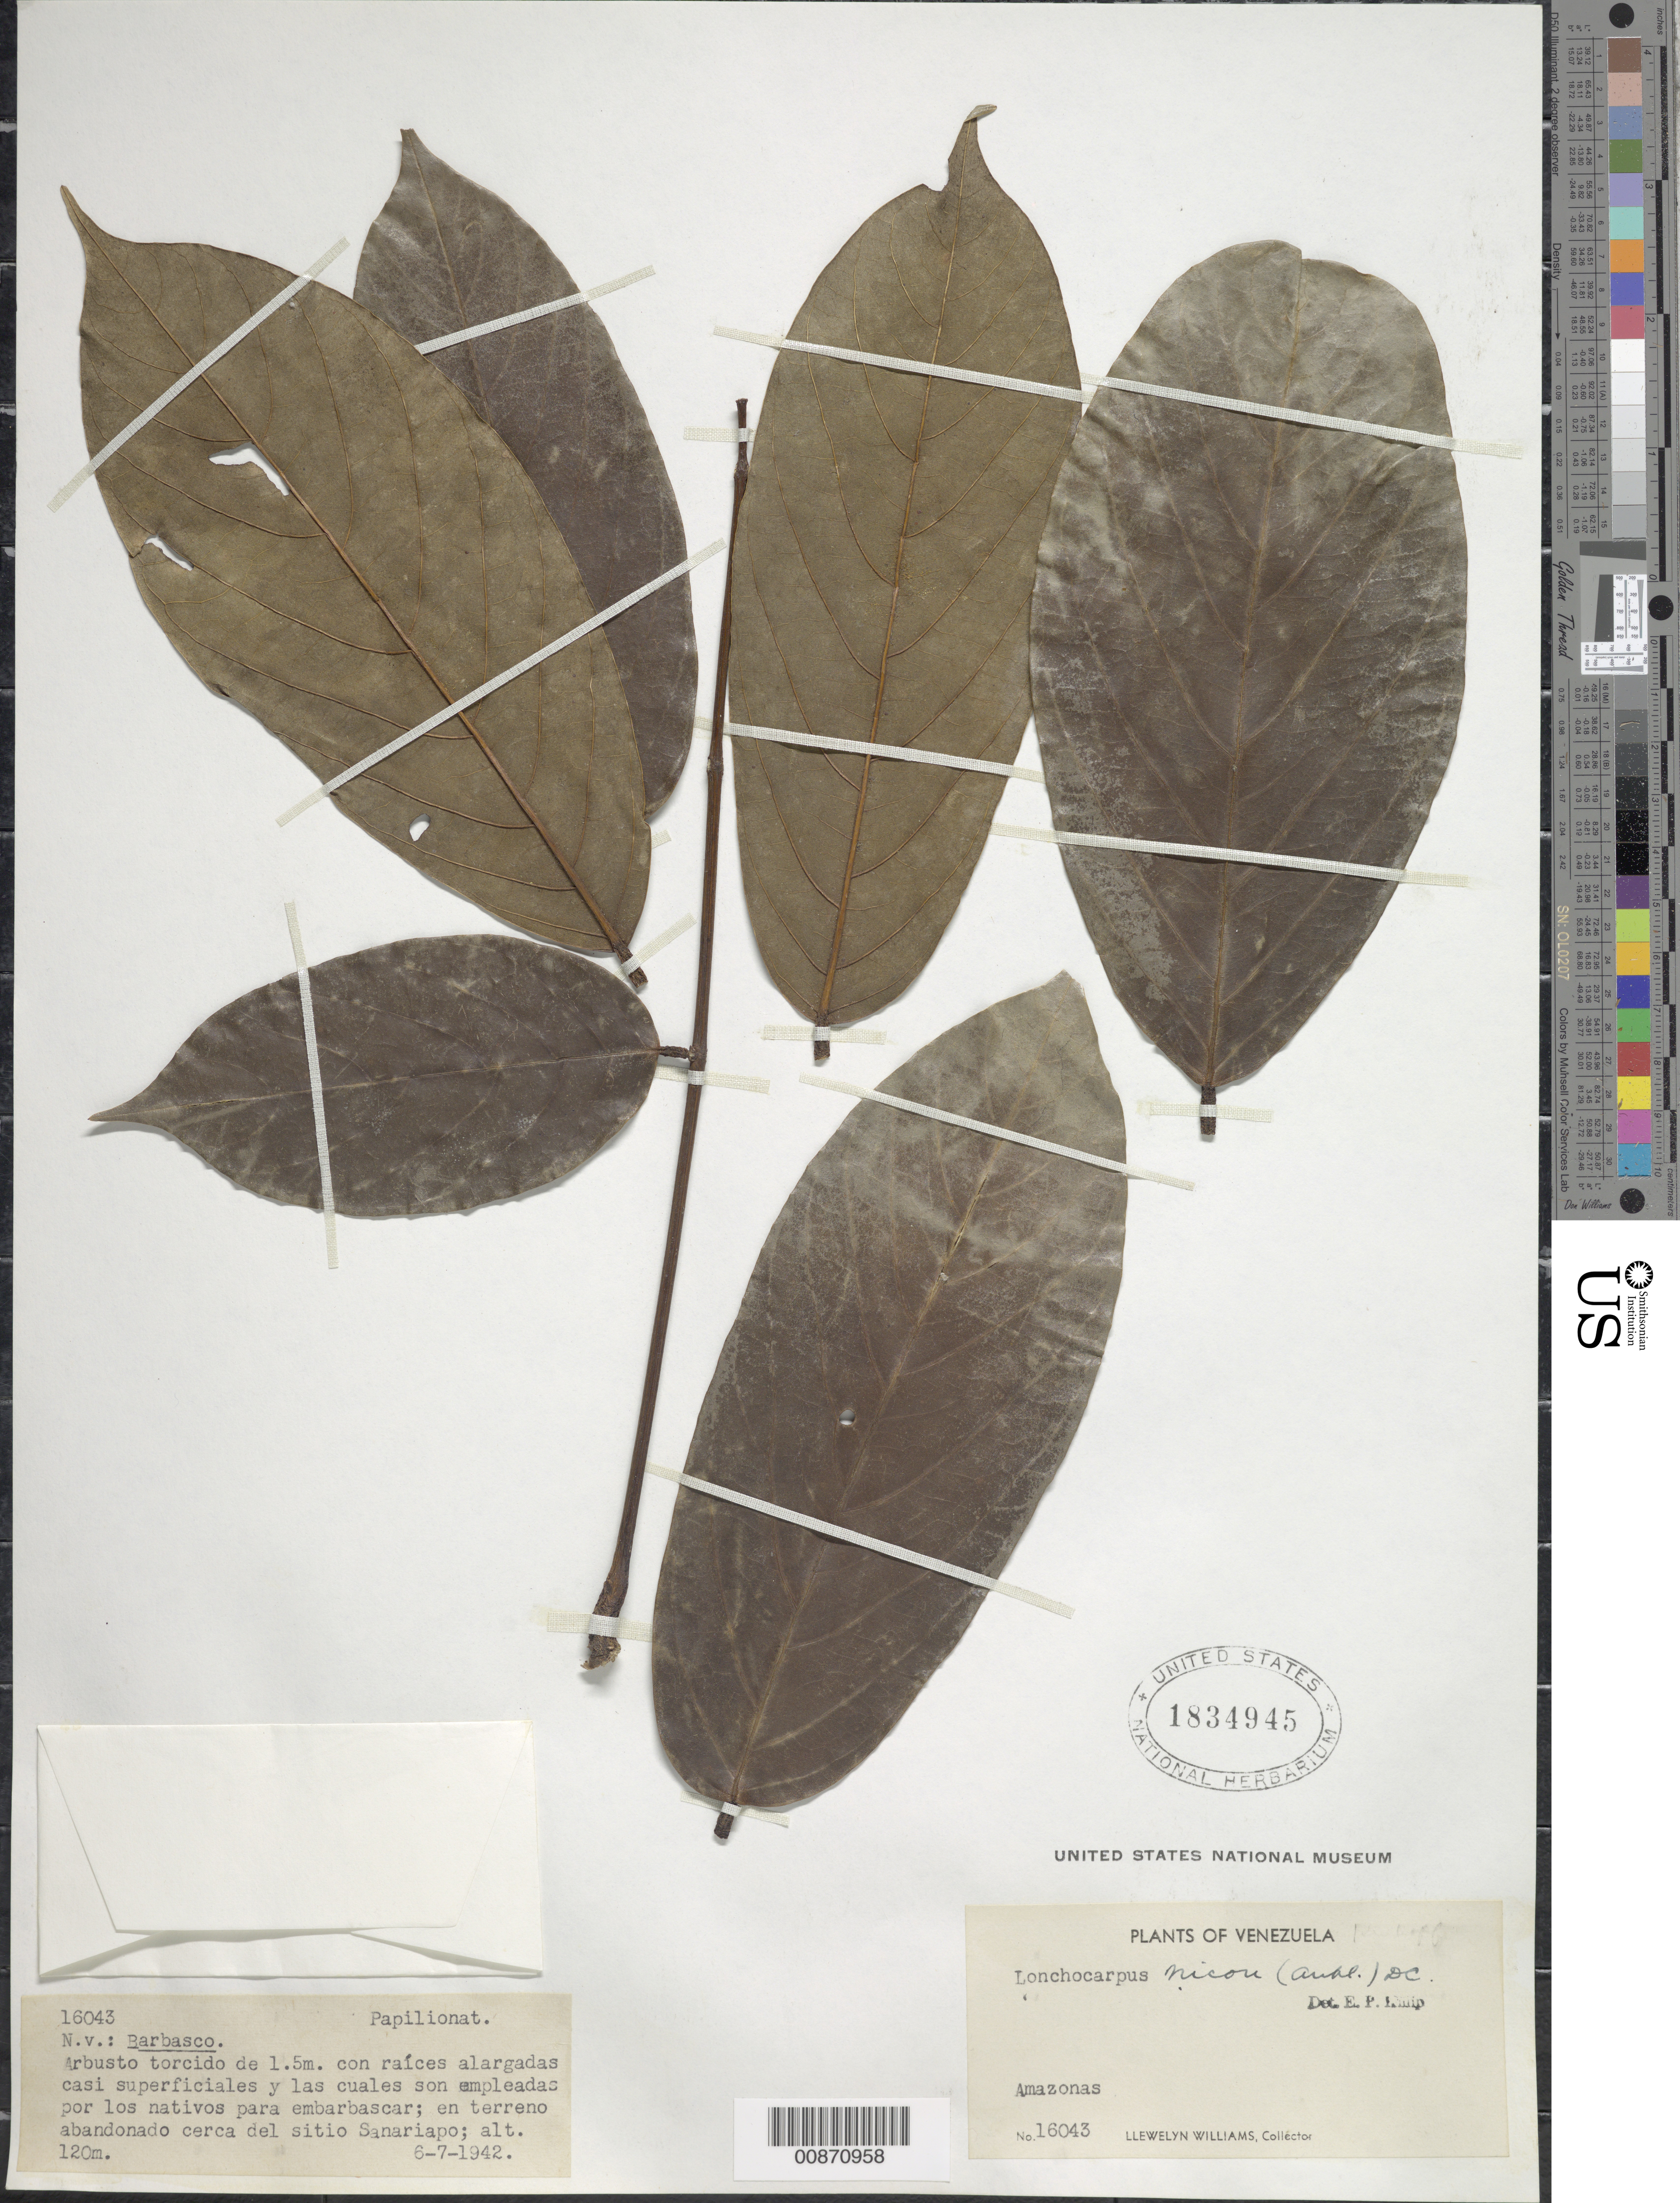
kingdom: Plantae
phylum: Tracheophyta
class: Magnoliopsida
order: Fabales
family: Fabaceae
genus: Lonchocarpus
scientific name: Lonchocarpus nicou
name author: DC.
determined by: Killip, Ellsworth P.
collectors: Ll. Williams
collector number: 16043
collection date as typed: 6-Jul-42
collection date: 1942-07-06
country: Venezuela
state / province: Amazonas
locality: Sanariapo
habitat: Terreno abandonado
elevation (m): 120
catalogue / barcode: US 1834945